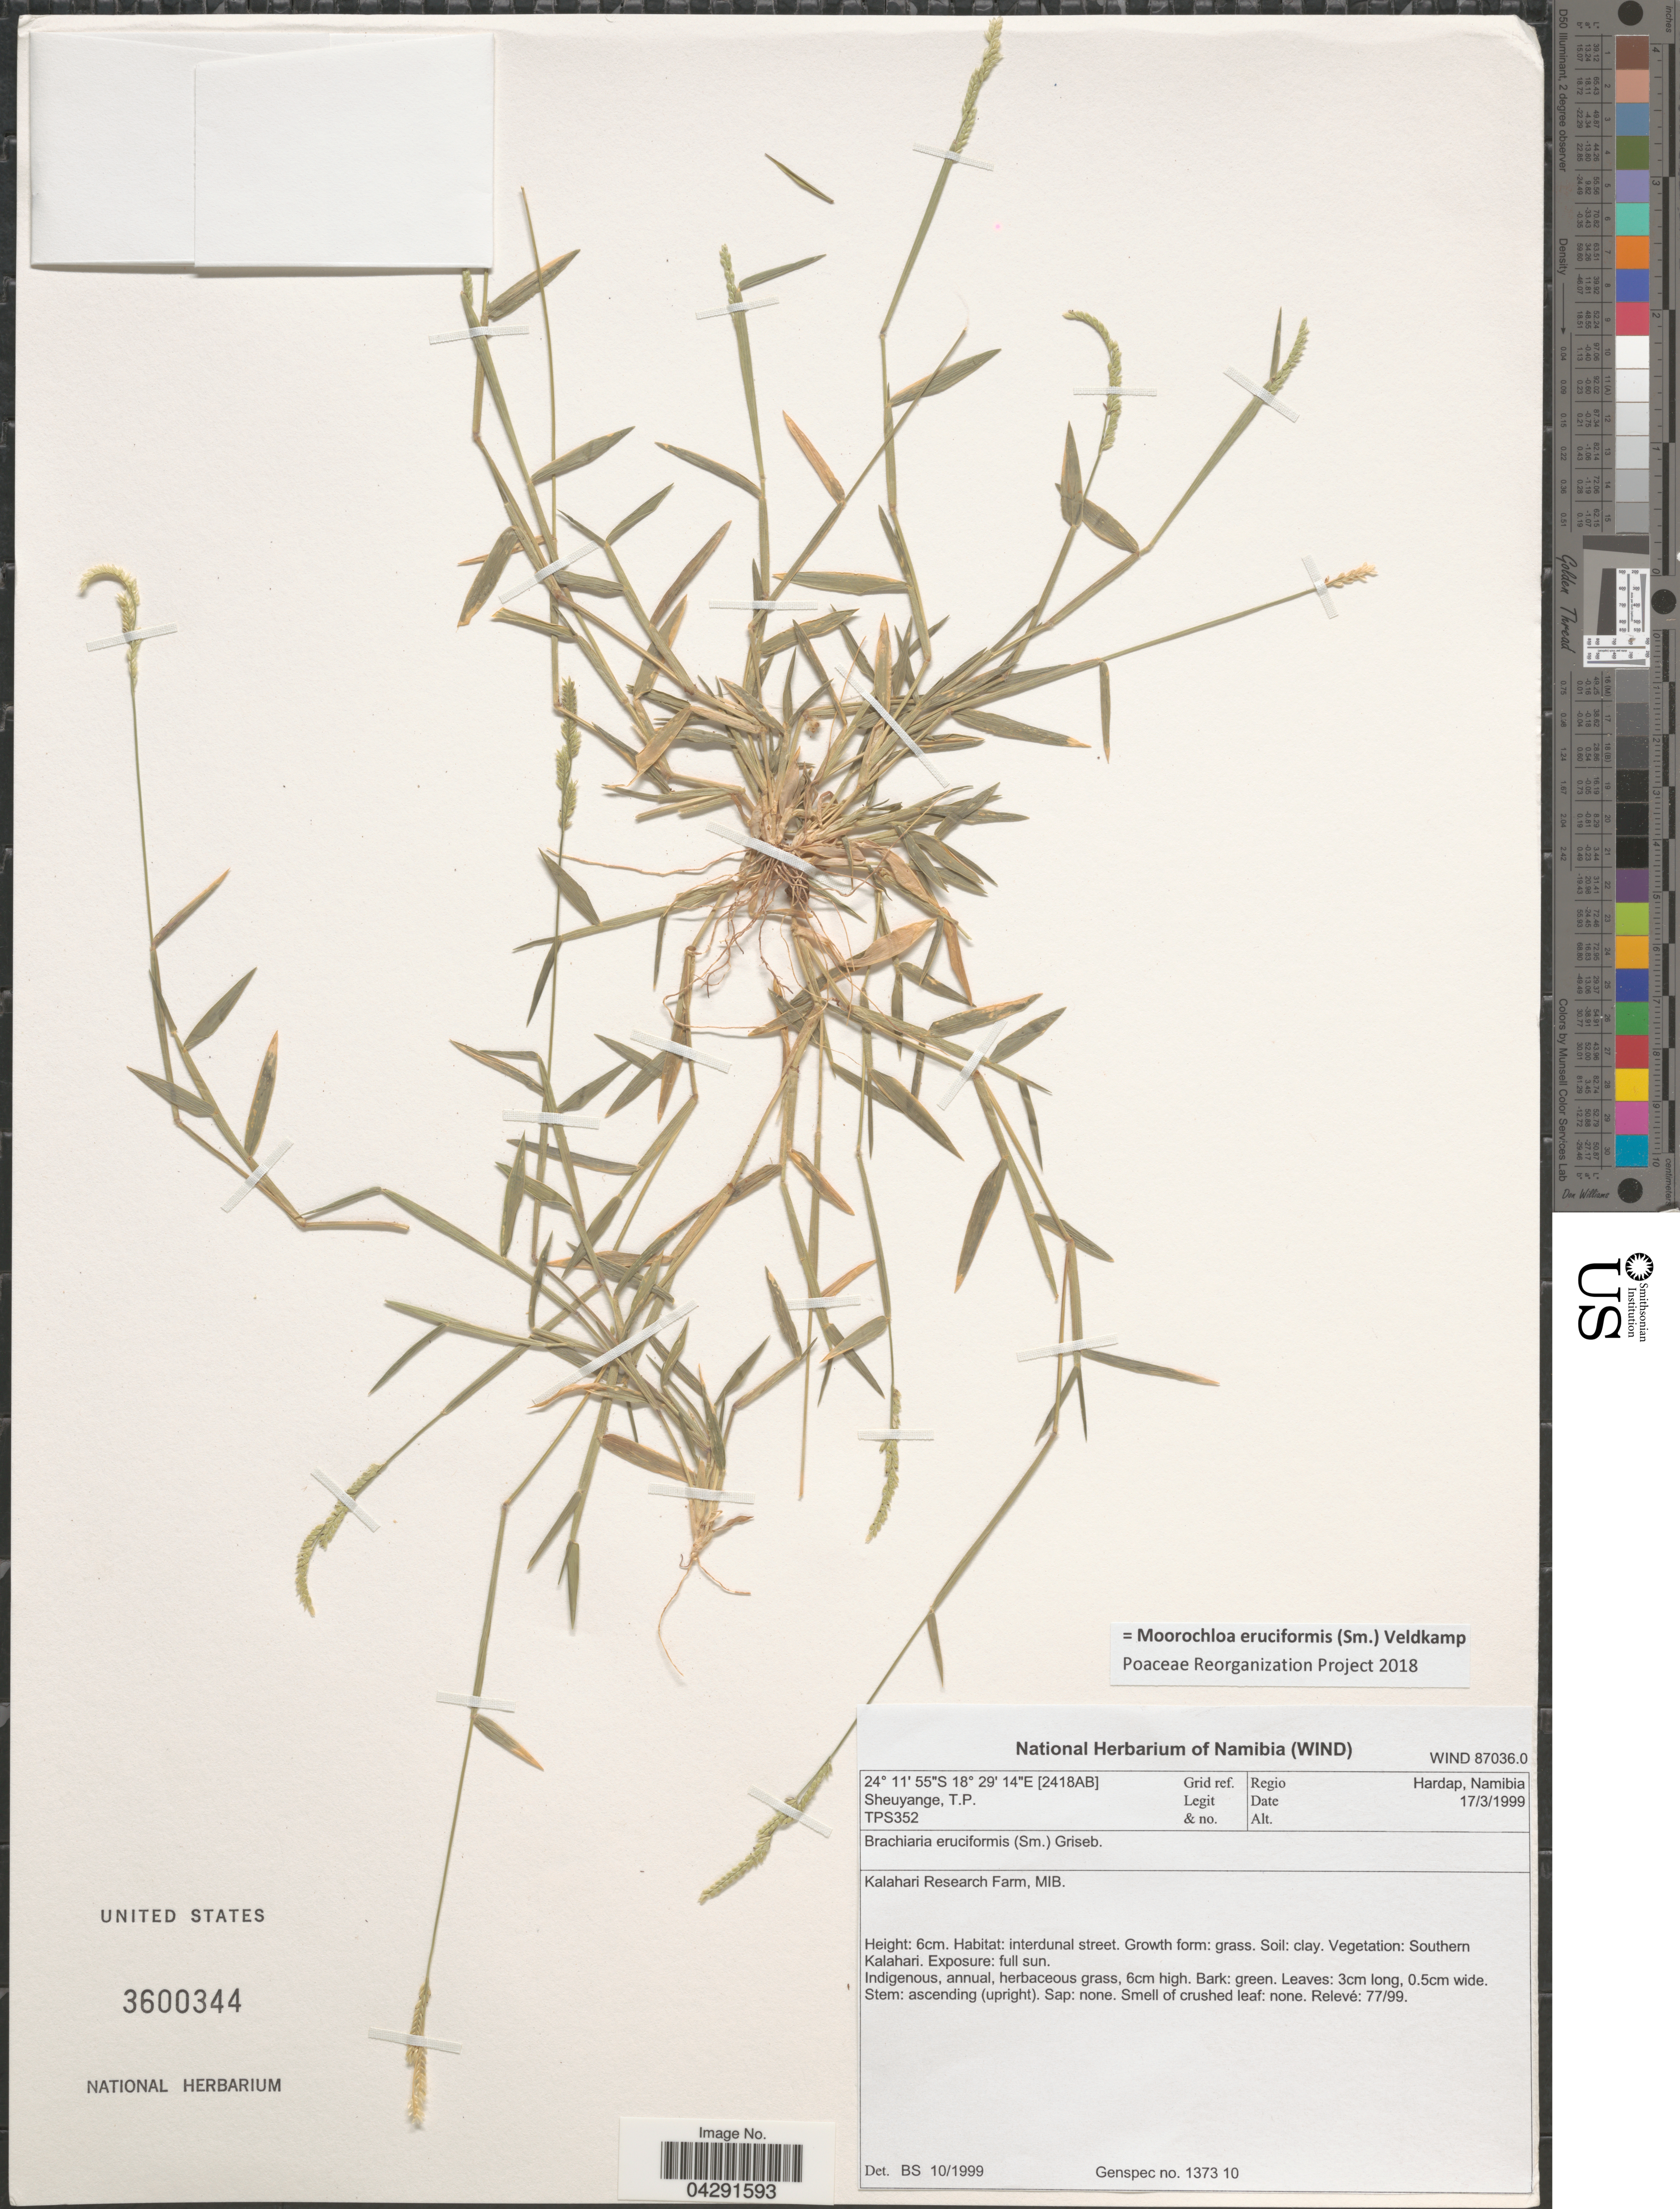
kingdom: Plantae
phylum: Tracheophyta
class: Liliopsida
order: Poales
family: Poaceae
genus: Moorochloa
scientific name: Moorochloa eruciformis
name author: (Sm.) Veldkamp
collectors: T. Sheuyange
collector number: TPS352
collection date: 1999-03-17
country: Namibia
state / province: Hardap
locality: Grid ref. [2418AB]. Regio Hardap, Namibia. Kalahari Research Farm, MIB. Southern Kalahari.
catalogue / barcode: US 3600344